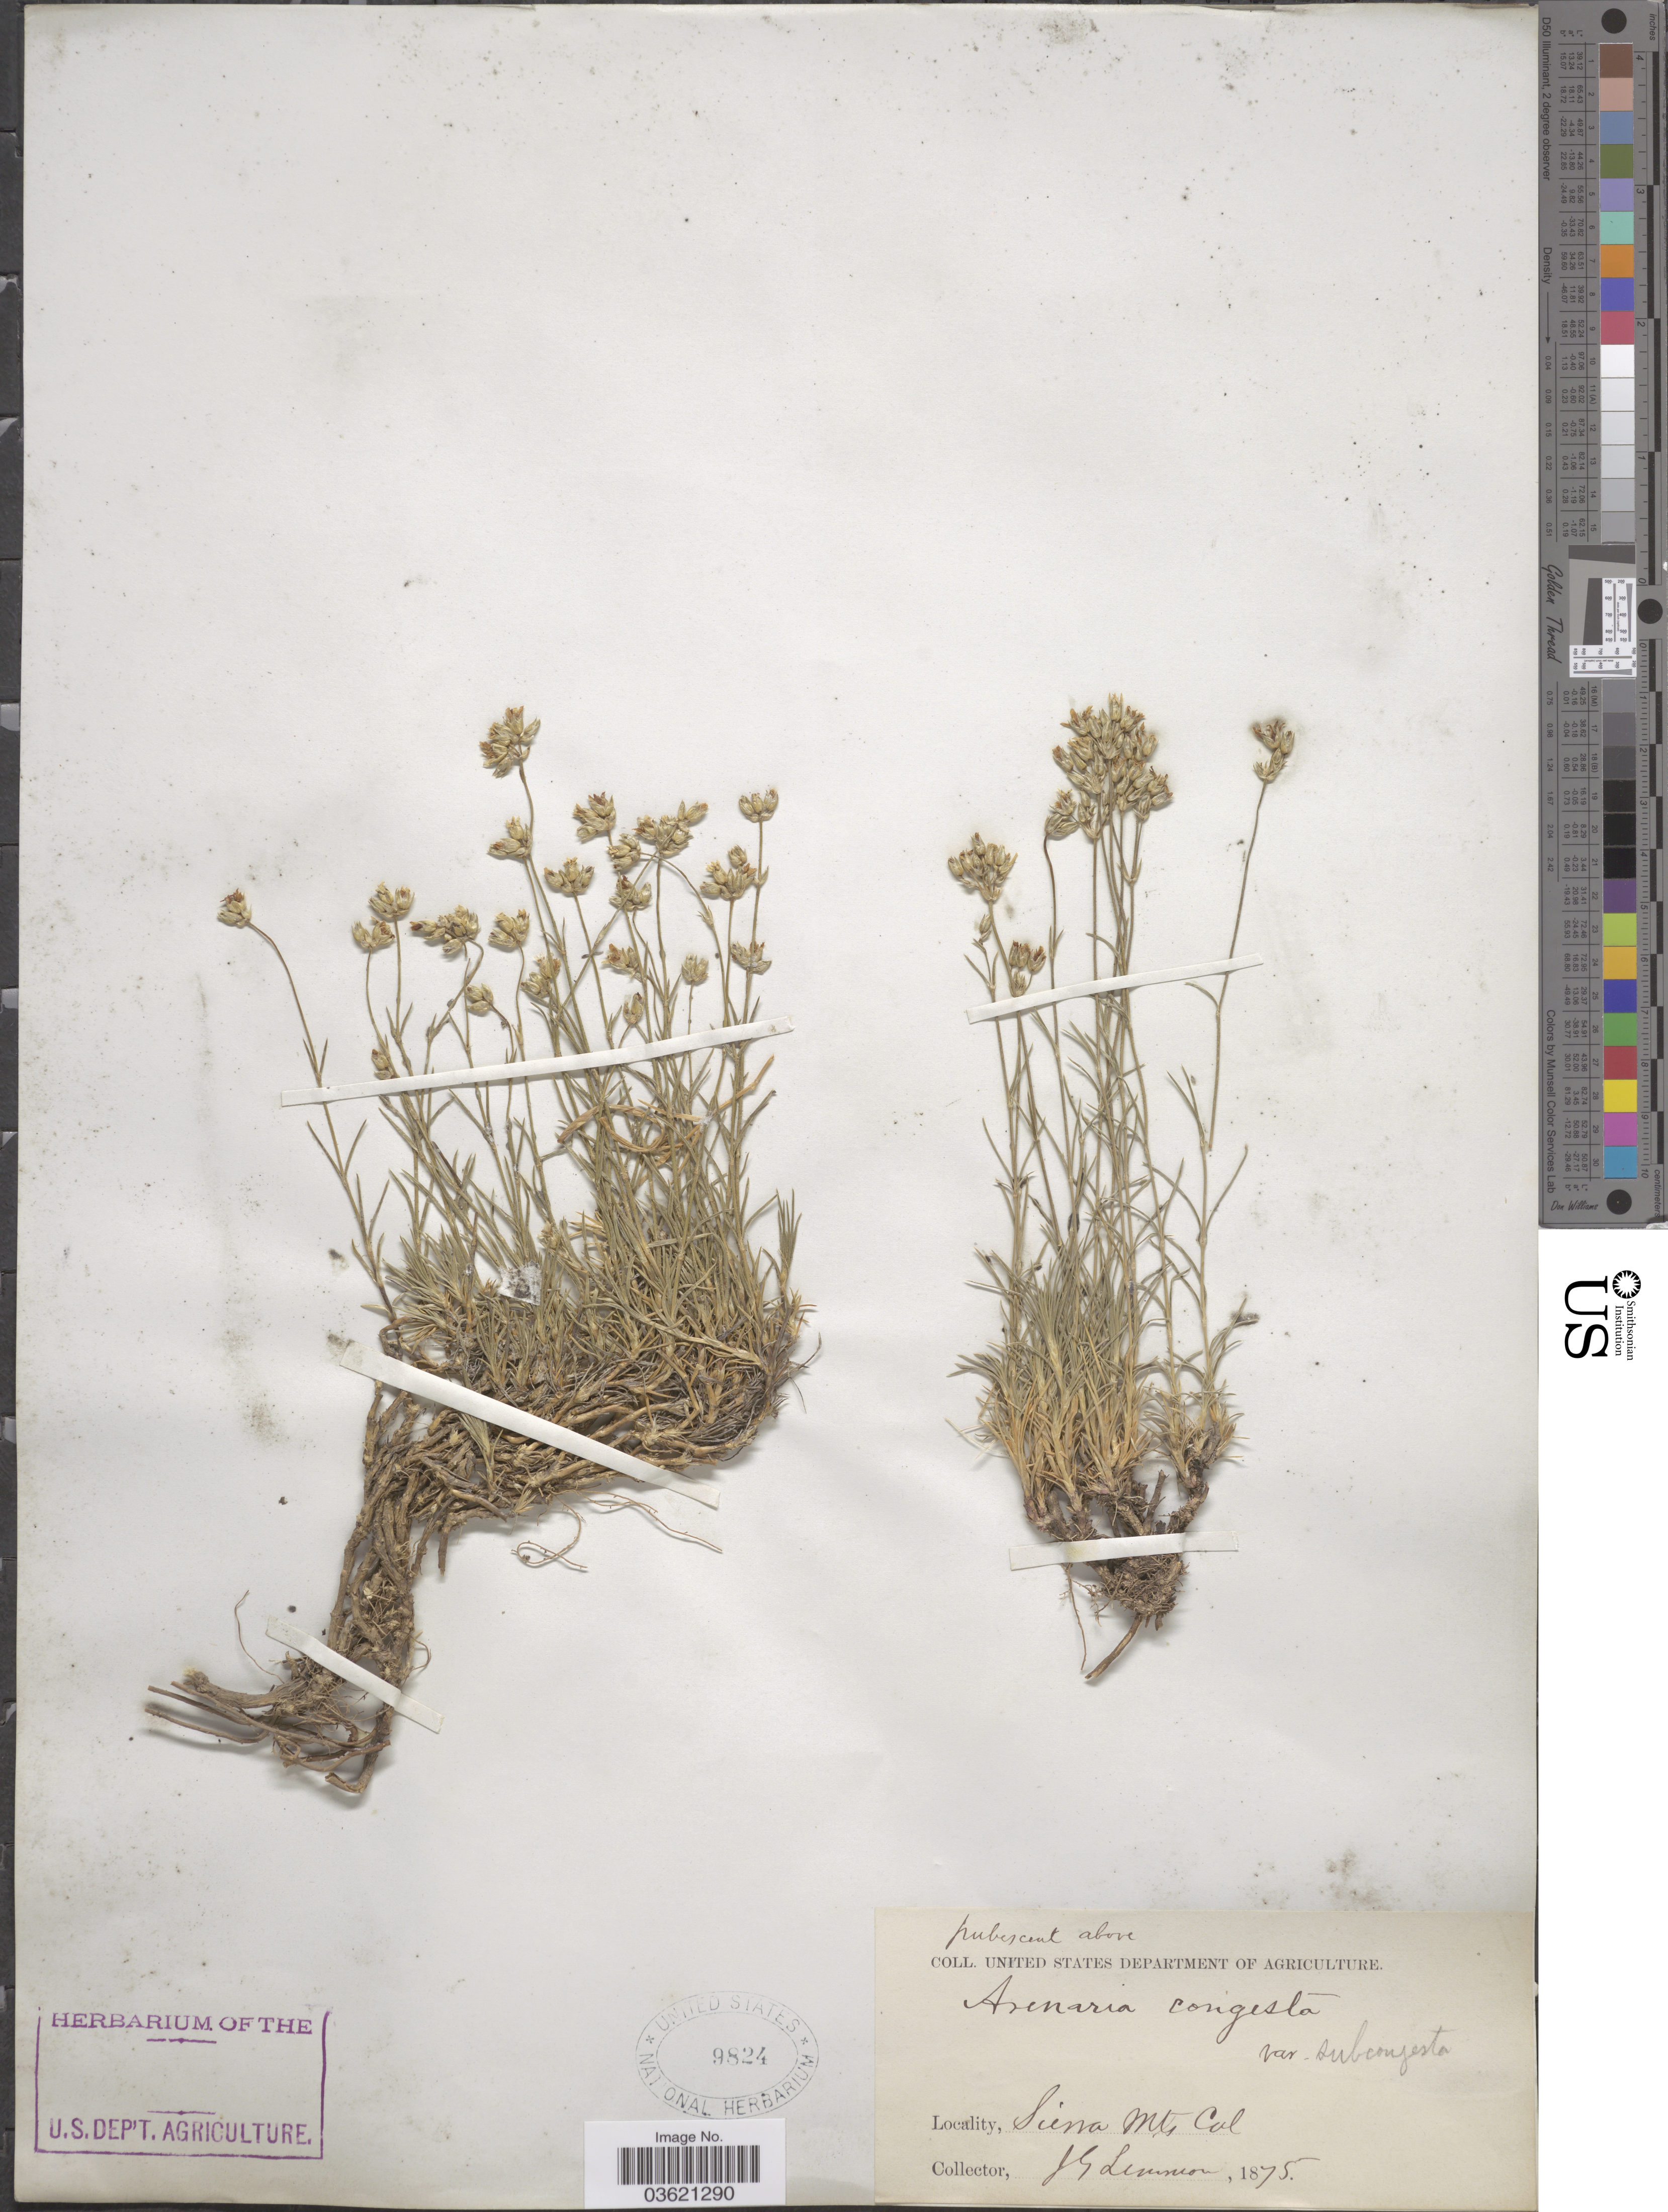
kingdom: Plantae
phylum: Tracheophyta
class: Magnoliopsida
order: Caryophyllales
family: Caryophyllaceae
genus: Eremogone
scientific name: Eremogone congesta var. subcongesta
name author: (Maguire) R.L. Hartm. & Rabeler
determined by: U.S. National Herbarium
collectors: J. Lemmon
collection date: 1875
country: United States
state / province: California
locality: Sierra Mts.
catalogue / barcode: US 9824